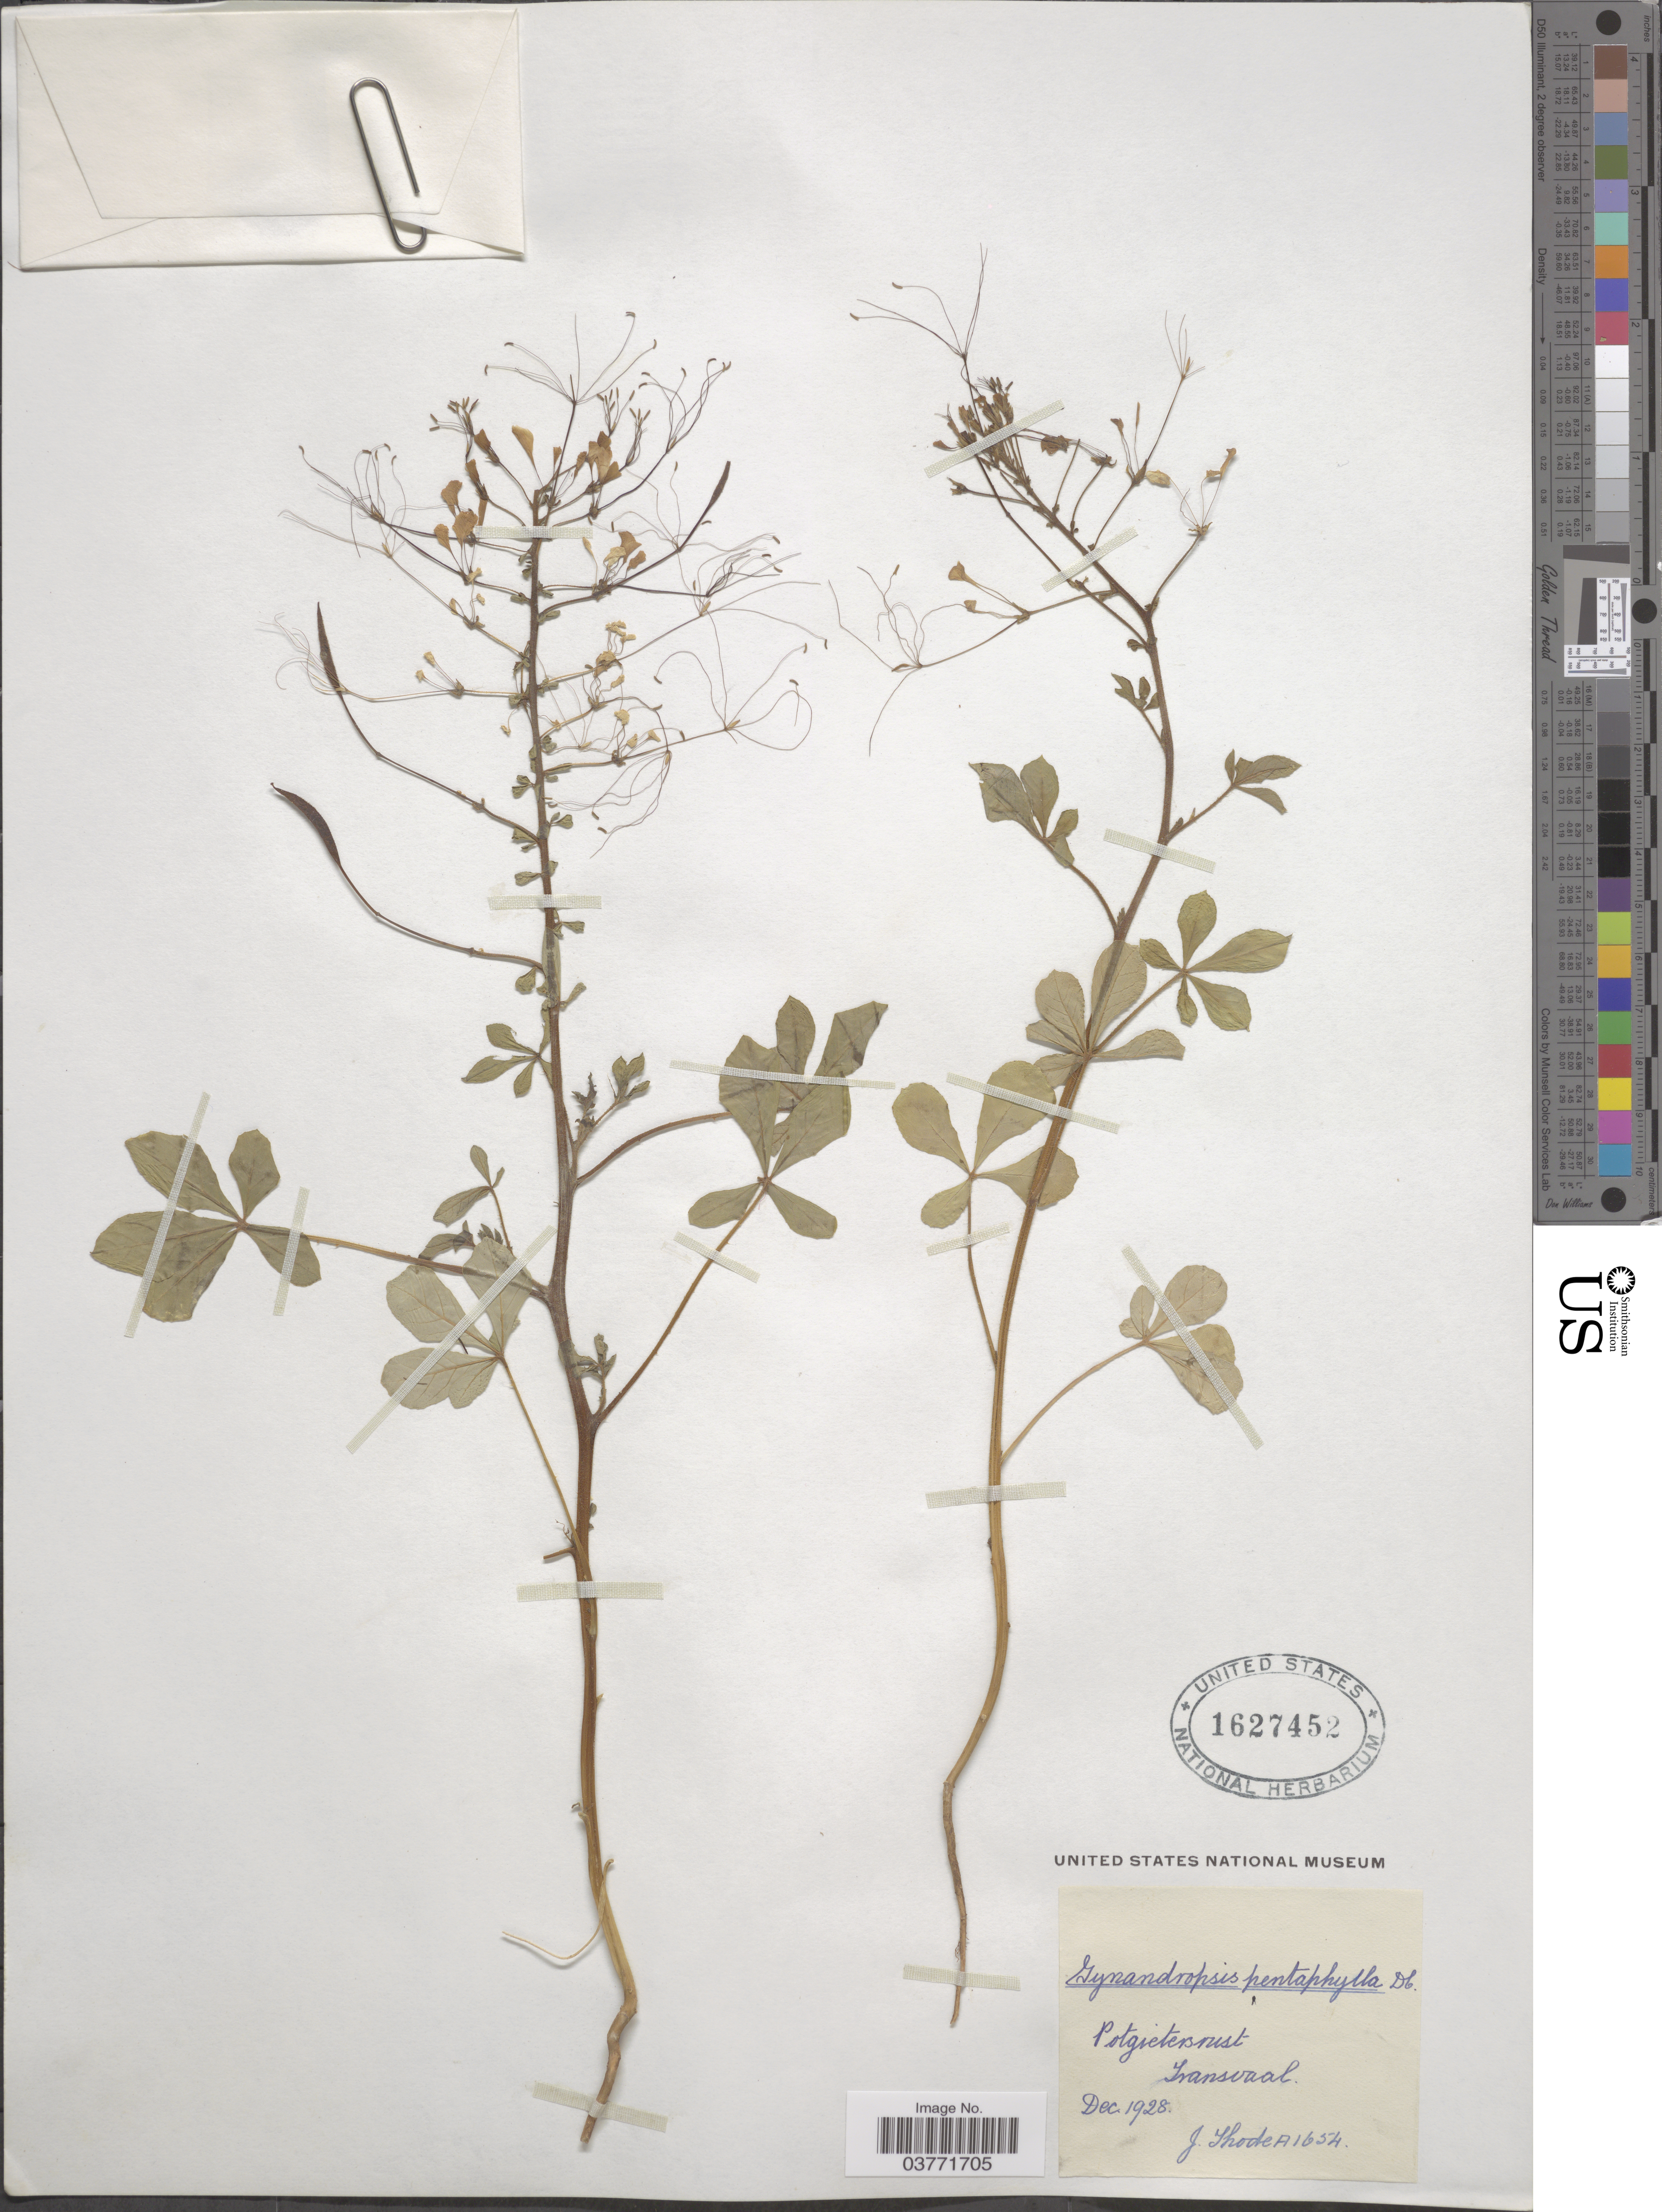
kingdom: Plantae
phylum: Tracheophyta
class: Magnoliopsida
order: Brassicales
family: Cleomaceae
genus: Gynandropsis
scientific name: Gynandropsis gynandra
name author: (L.) Briq.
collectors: J. Thode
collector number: A1654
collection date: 1928-12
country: South Africa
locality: Potgietersrust. Transvaal.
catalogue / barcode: US 1627452